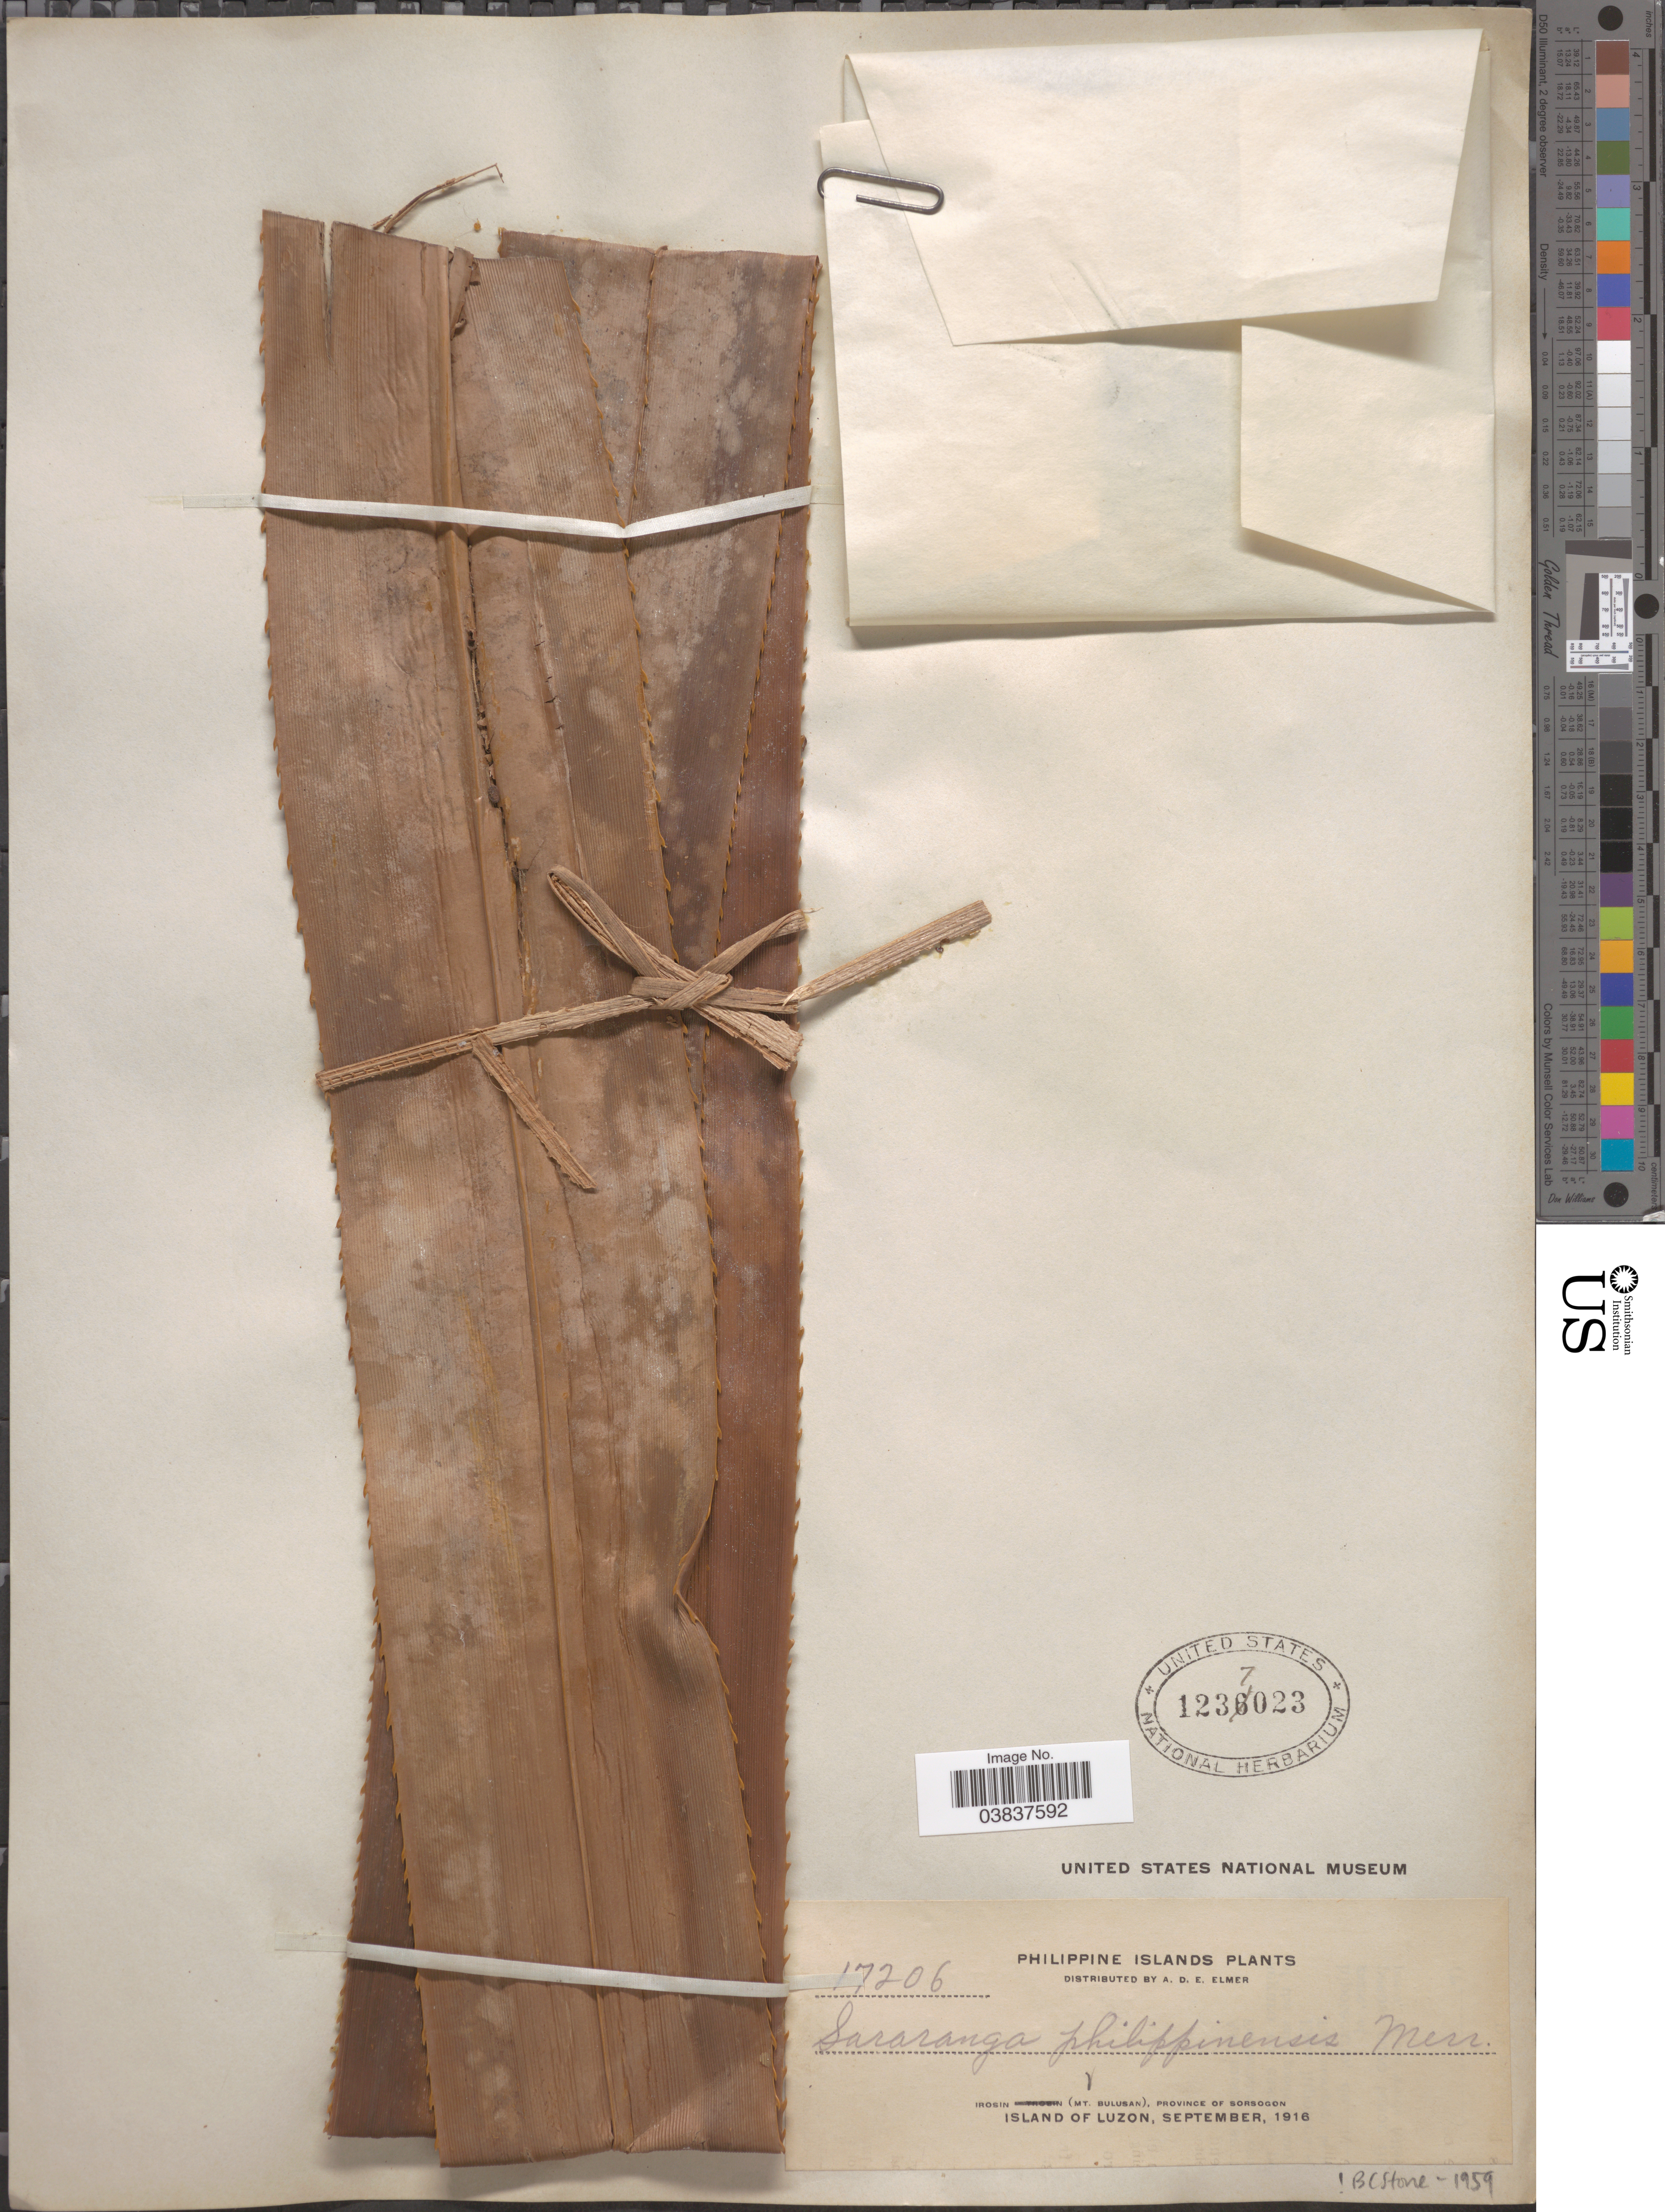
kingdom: Plantae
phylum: Tracheophyta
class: Liliopsida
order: Pandanales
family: Pandanaceae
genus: Sararanga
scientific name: Sararanga philippinensis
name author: Merr.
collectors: A. D. E. Elmer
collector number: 17206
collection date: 1916-09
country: Philippines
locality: Irosin (Mt. Bulusan), Province of Sorsogon. Island of Luzon.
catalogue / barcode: US 1237023